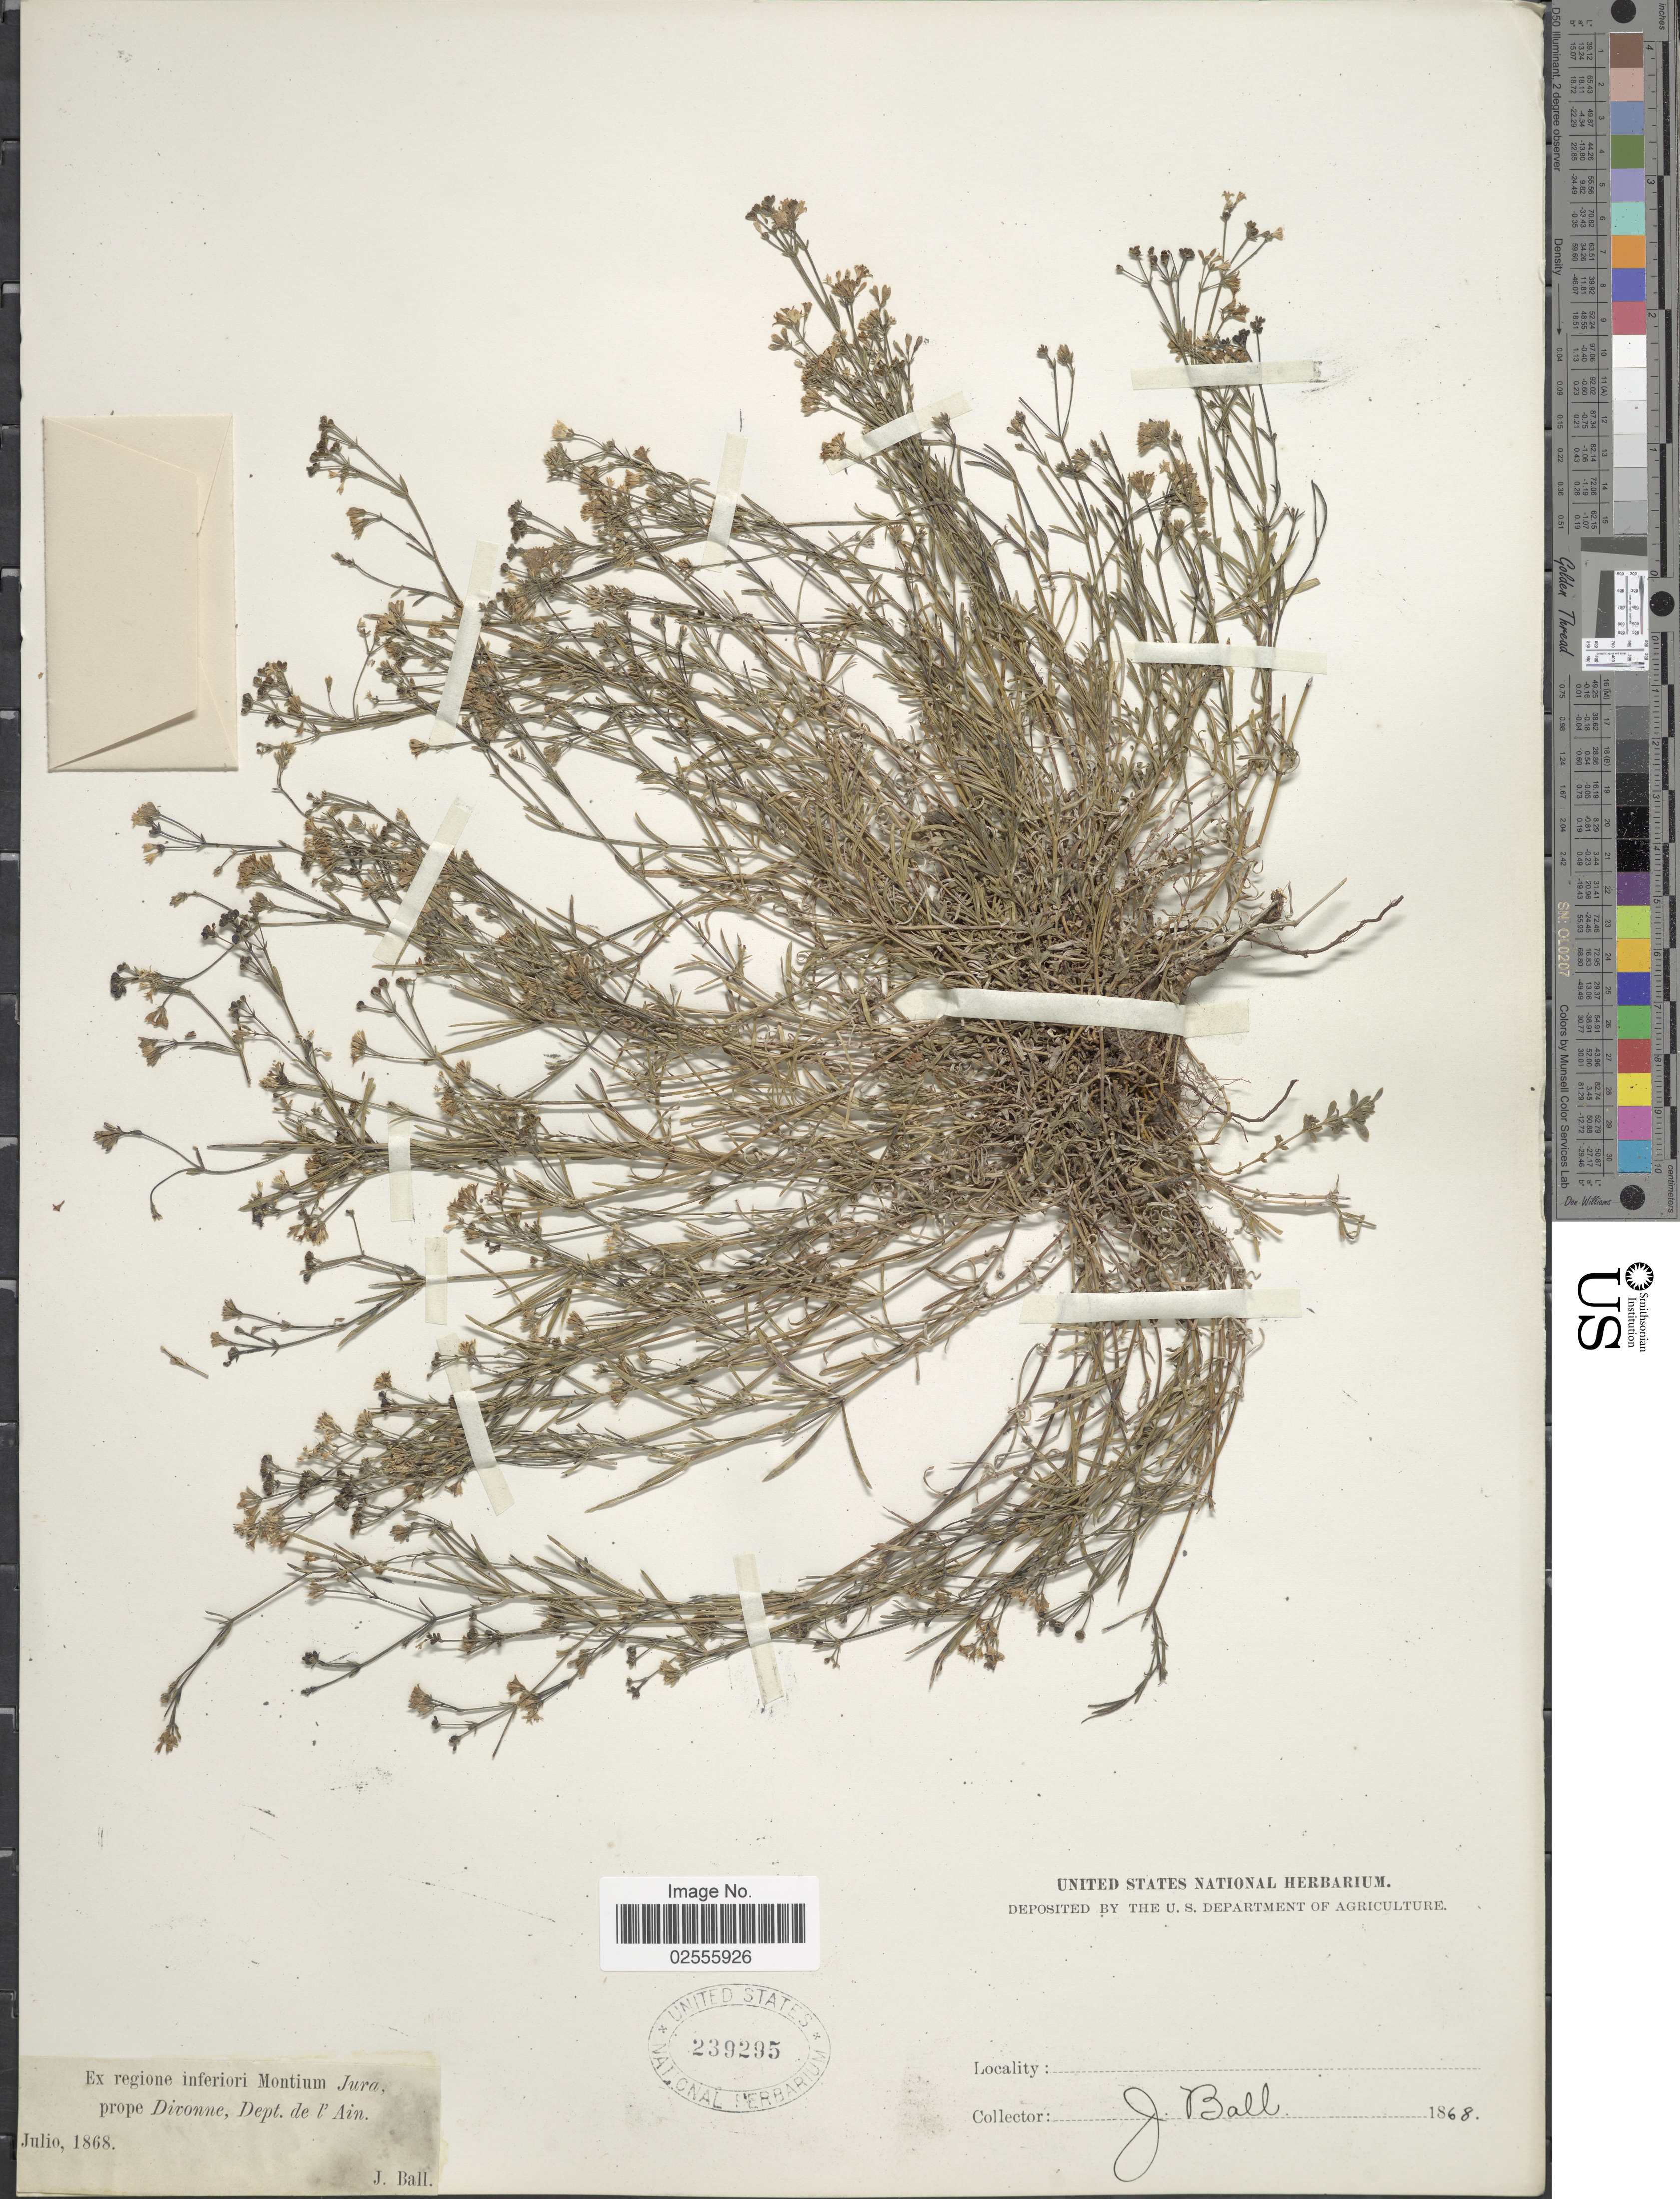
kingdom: Plantae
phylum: Tracheophyta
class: Magnoliopsida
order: Gentianales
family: Rubiaceae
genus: Asperula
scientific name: Asperula sp.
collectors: J. Ball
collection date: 1868-07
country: France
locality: Ex regione inferiori Montium Jura, prope Diconne, Dept. de l'Ain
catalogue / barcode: US 239295